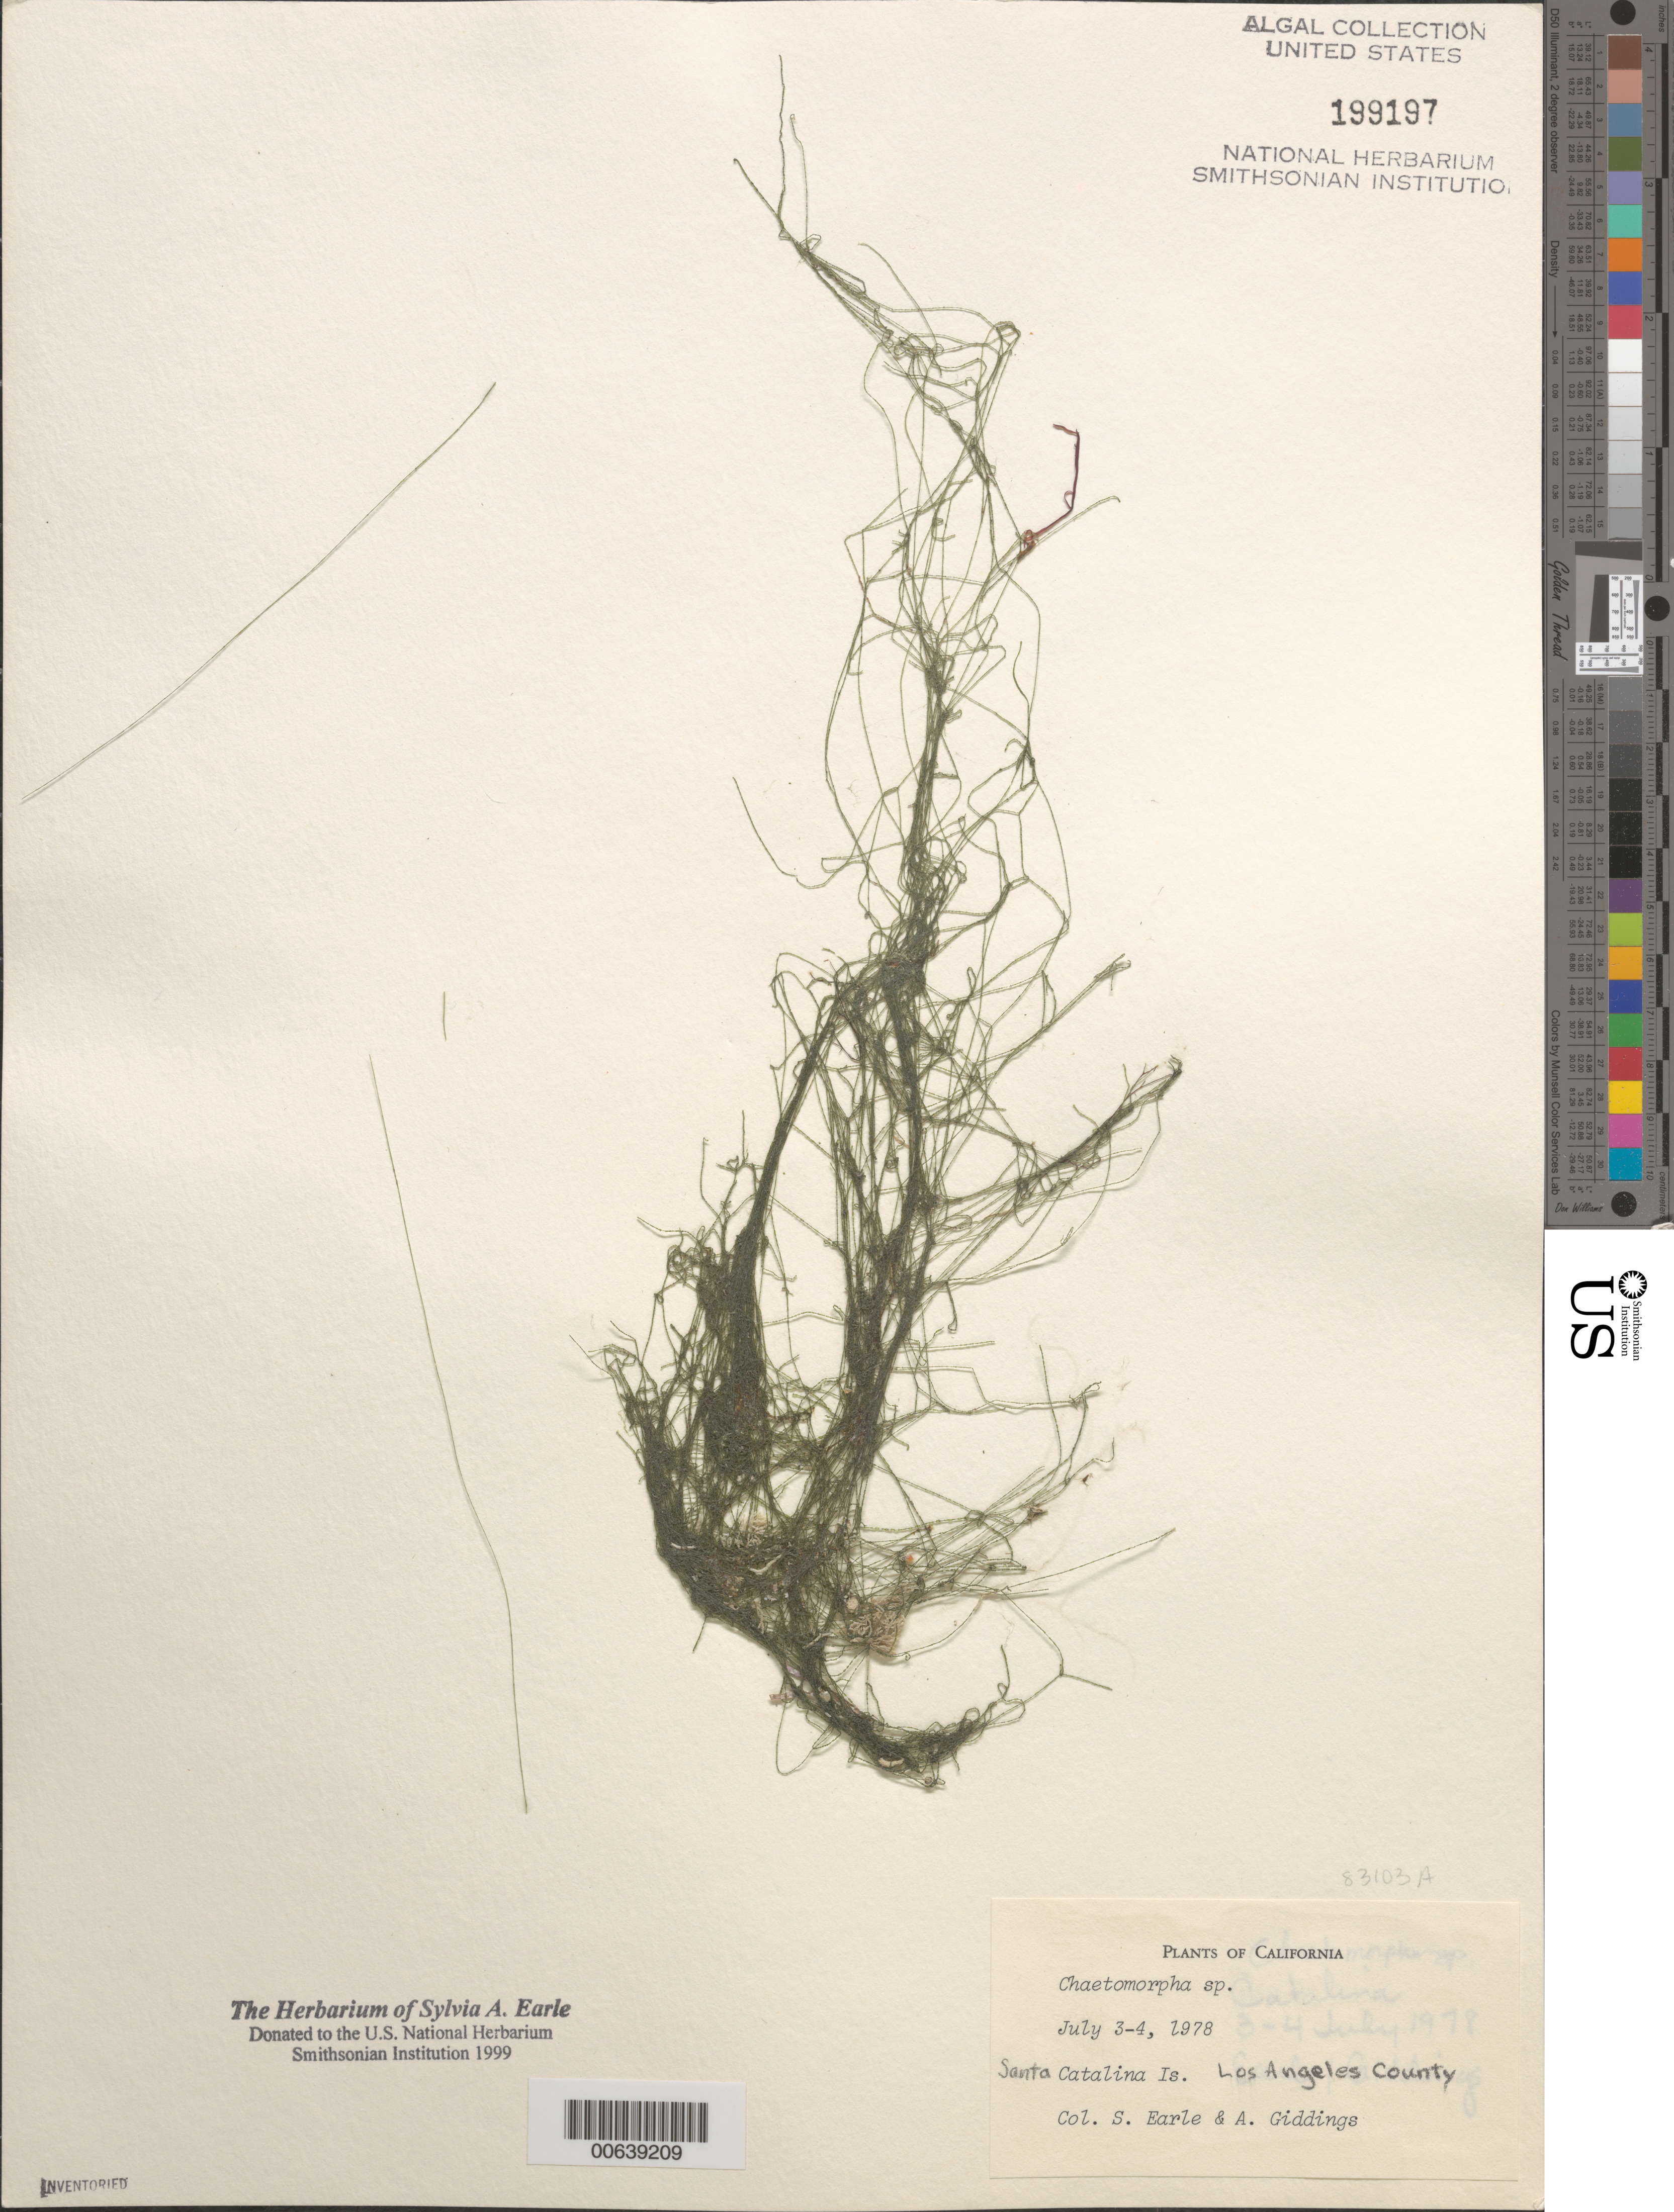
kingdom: Plantae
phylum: Chlorophyta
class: Ulvophyceae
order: Cladophorales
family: Cladophoraceae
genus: Chaetomorpha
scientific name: Chaetomorpha sp.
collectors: S. A. Earle & A. Giddings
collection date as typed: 03 Jul 1978 to 04 Jul 1978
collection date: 1978-07-03/1978-07-04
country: United States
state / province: California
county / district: Los Angeles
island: Santa Catalina Island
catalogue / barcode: US 199197